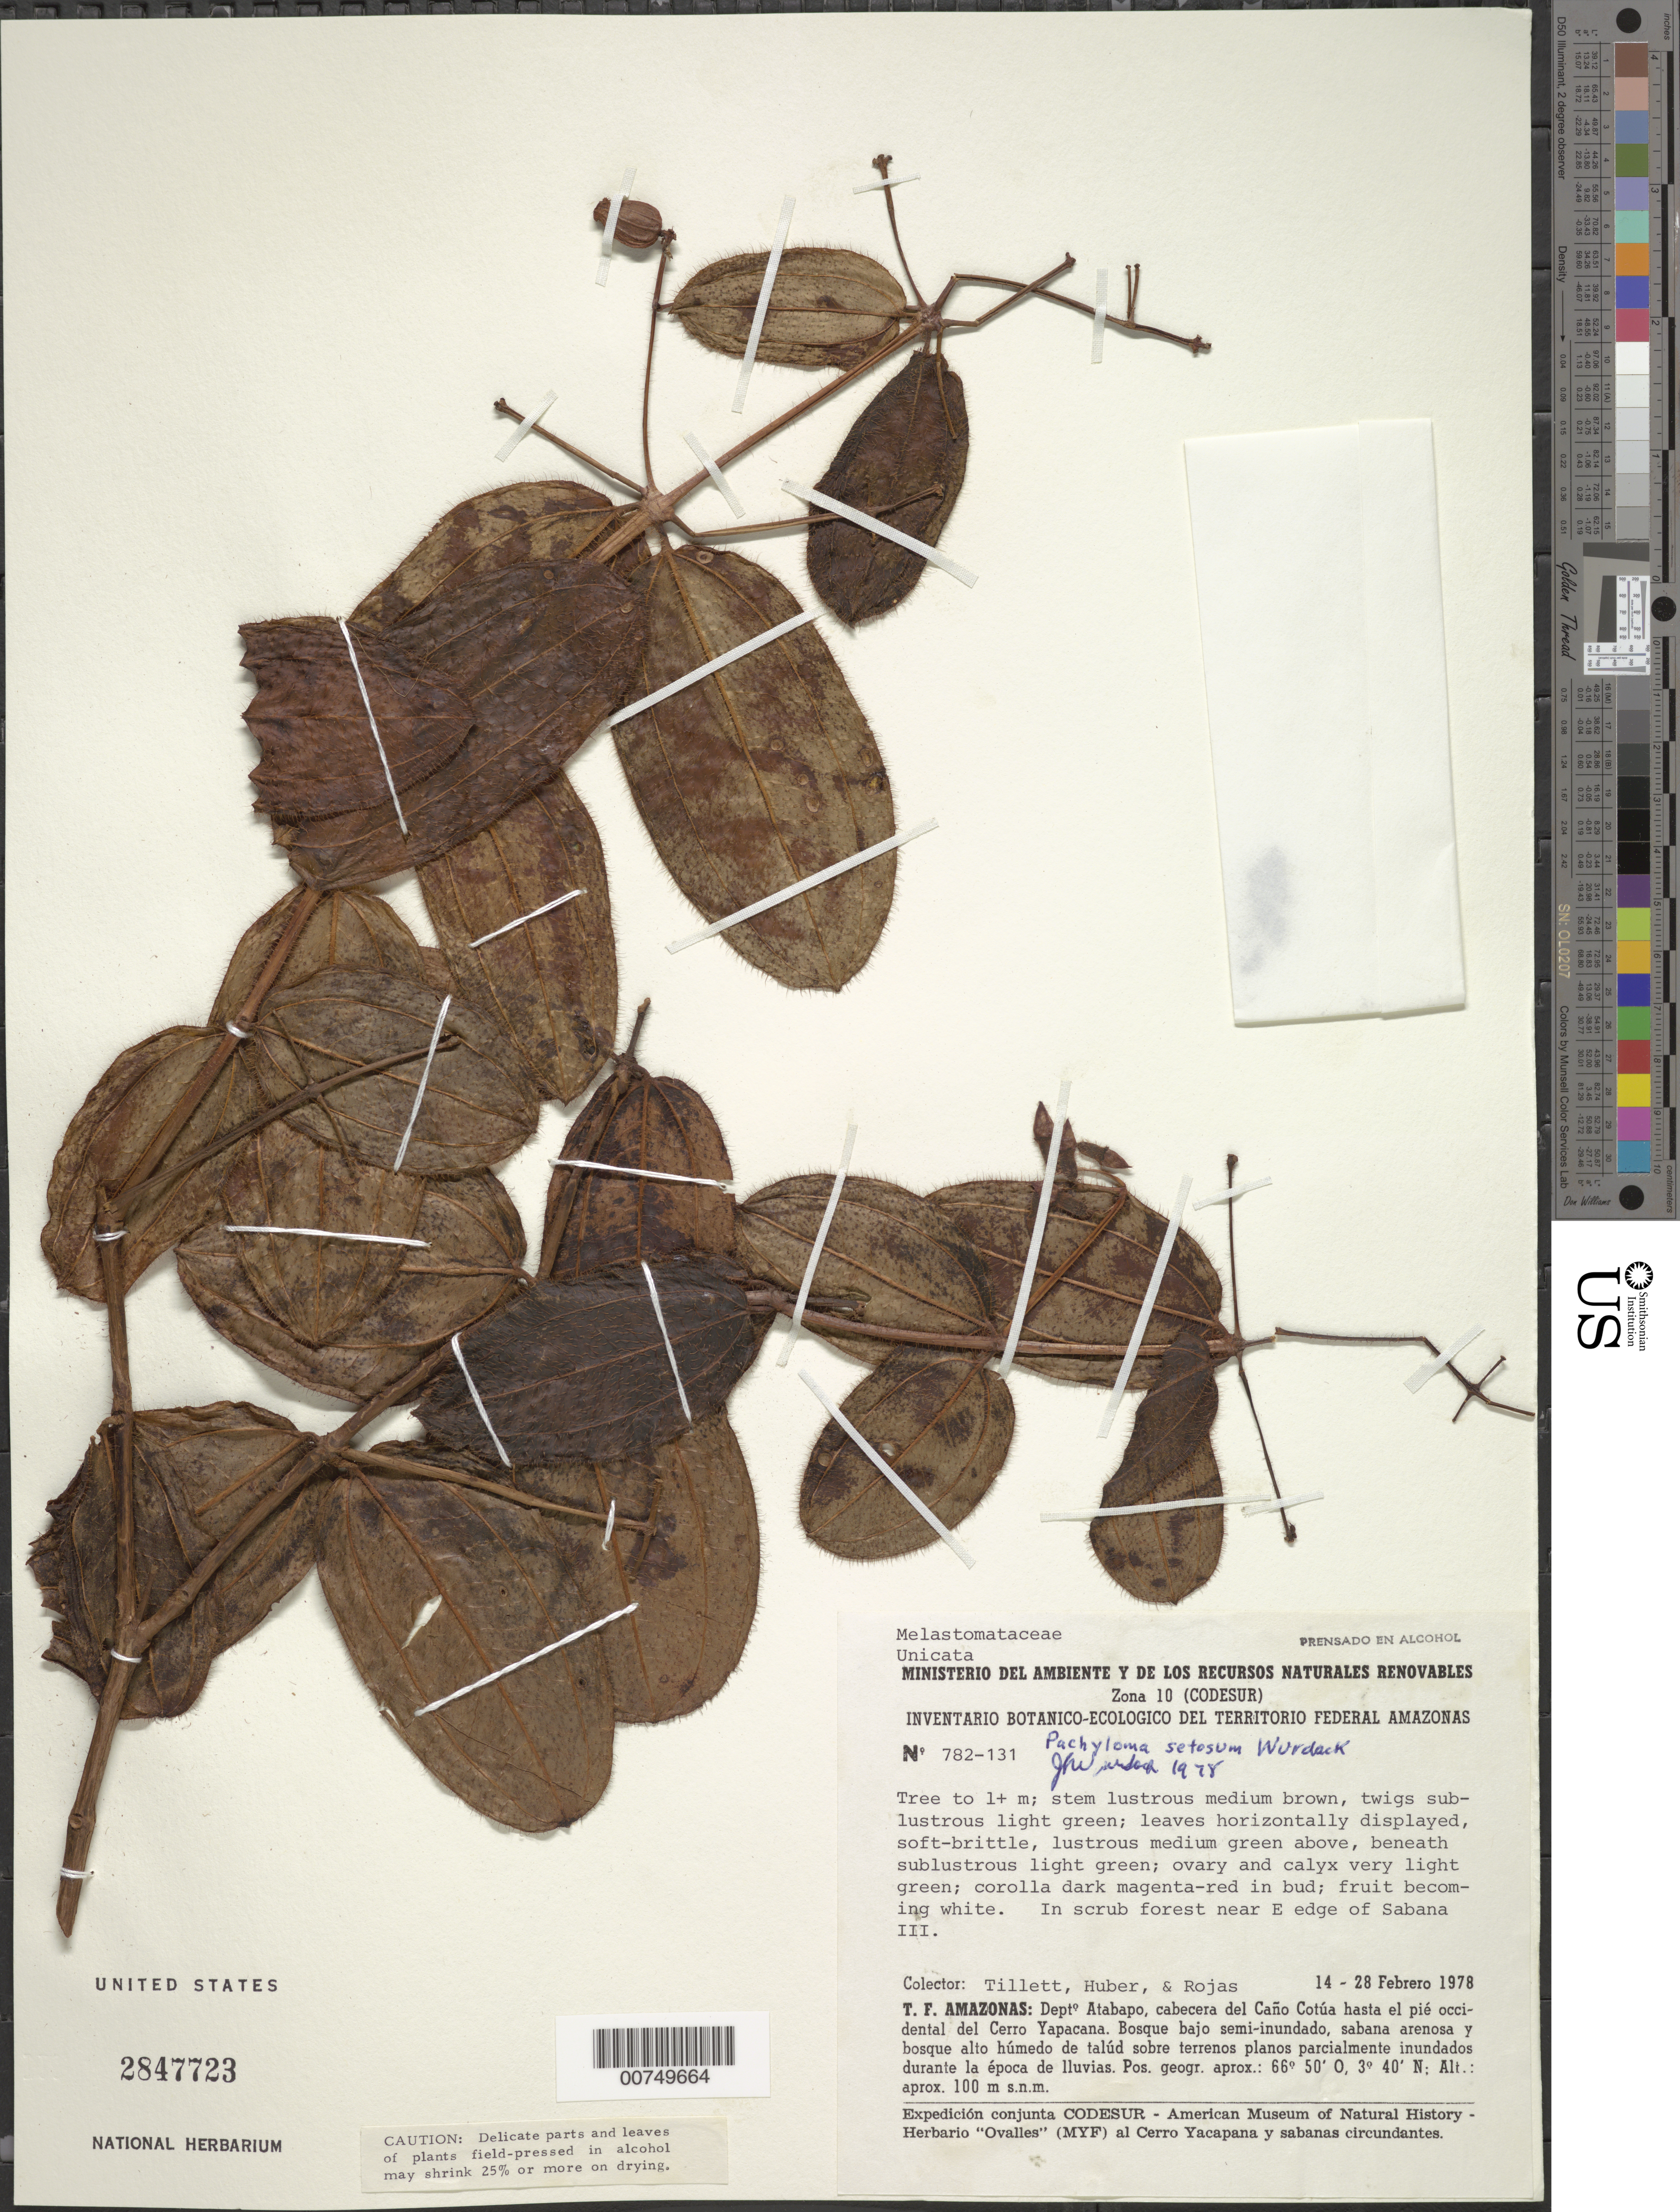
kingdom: Plantae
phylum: Tracheophyta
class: Magnoliopsida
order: Myrtales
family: Melastomataceae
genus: Pachyloma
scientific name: Pachyloma setosum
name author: Wurdack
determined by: Wurdack, John J., (US), US (UNITED STATES)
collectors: S. S. Tillett, Huber, -- & Rojas, --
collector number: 782 131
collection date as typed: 14-Feb-78 to 28-Feb-78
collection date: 1978-02-14/1978-02-28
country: Venezuela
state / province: Amazonas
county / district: Atabapo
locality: Caño Cotua cabecera hasta el pie occidental del Cerro Yapacána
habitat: Scrub forest near edge of savanna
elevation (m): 100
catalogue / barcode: US 2847723